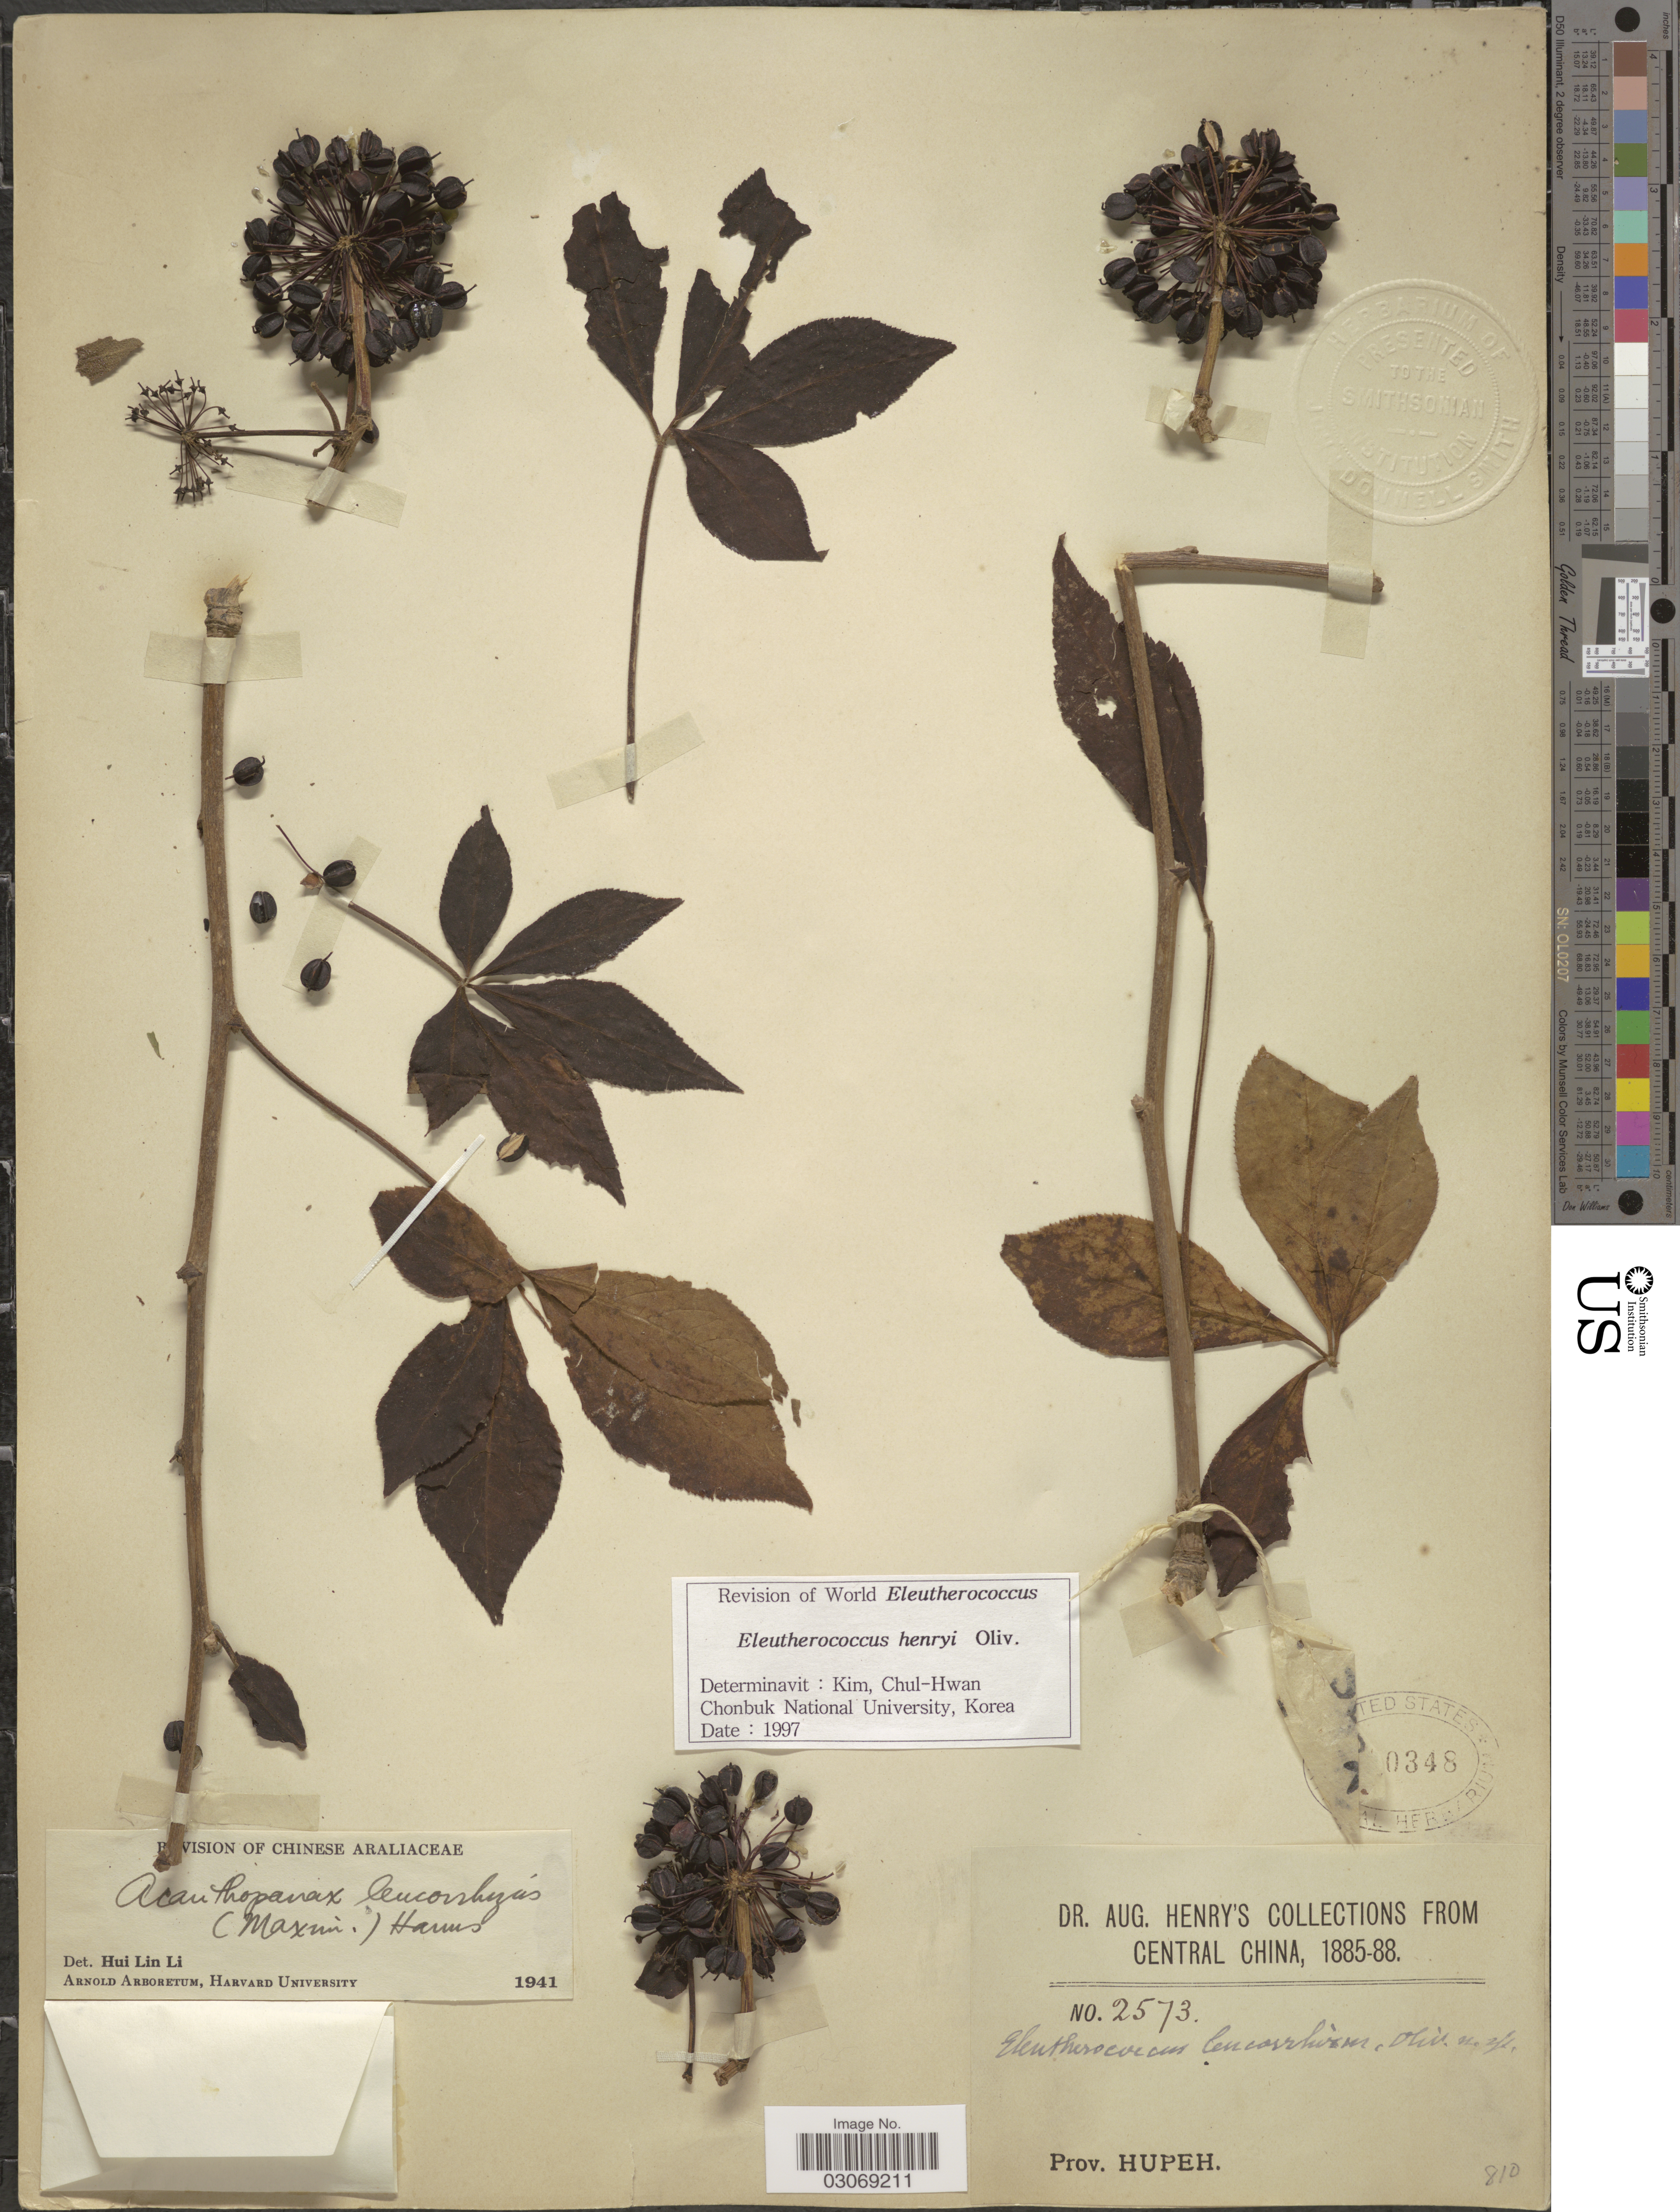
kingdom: Plantae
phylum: Tracheophyta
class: Magnoliopsida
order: Apiales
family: Araliaceae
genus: Eleutherococcus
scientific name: Eleutherococcus henryi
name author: Oliv.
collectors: A. Henry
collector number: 2573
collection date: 1885/1888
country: China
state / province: Hubei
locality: Prov. Hupeh. Central China.